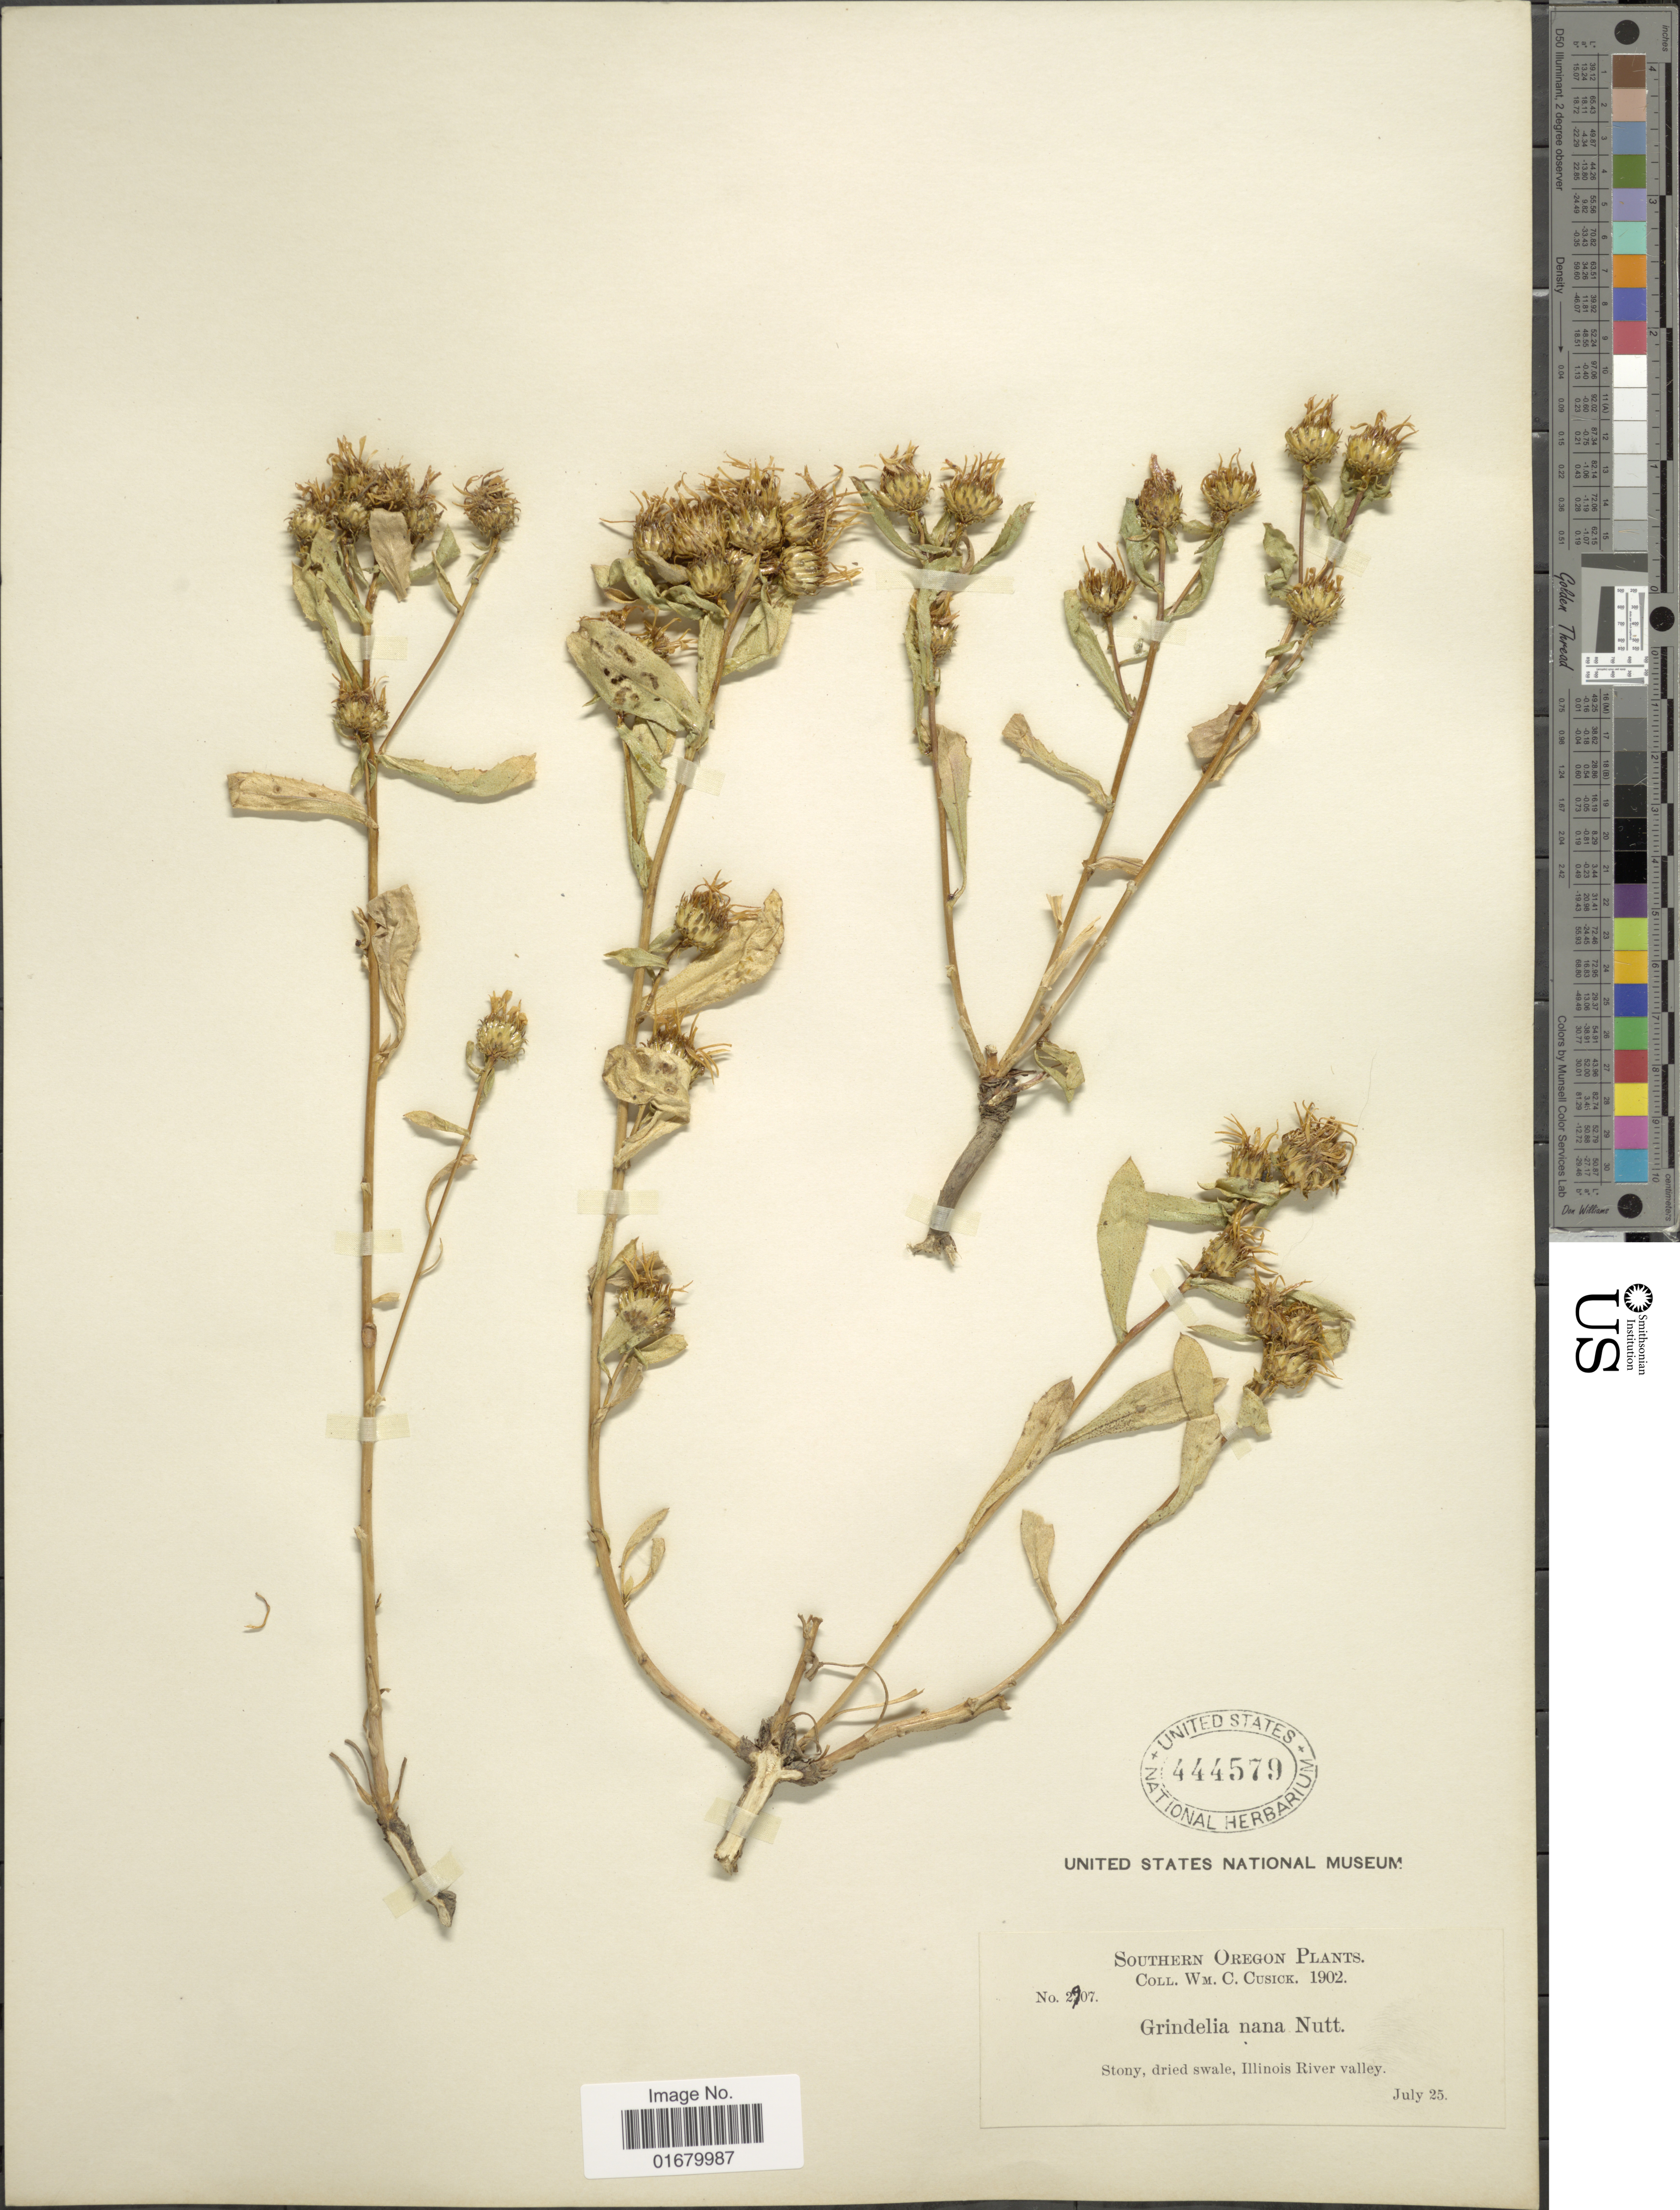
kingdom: Plantae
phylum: Tracheophyta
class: Magnoliopsida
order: Asterales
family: Asteraceae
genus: Grindelia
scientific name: Grindelia nana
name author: Nutt.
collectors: W. C. Cusick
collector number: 2707*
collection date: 1902-07-25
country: United States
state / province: Oregon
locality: Eastern Oregon. Illinois River Valley.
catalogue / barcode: US 444579